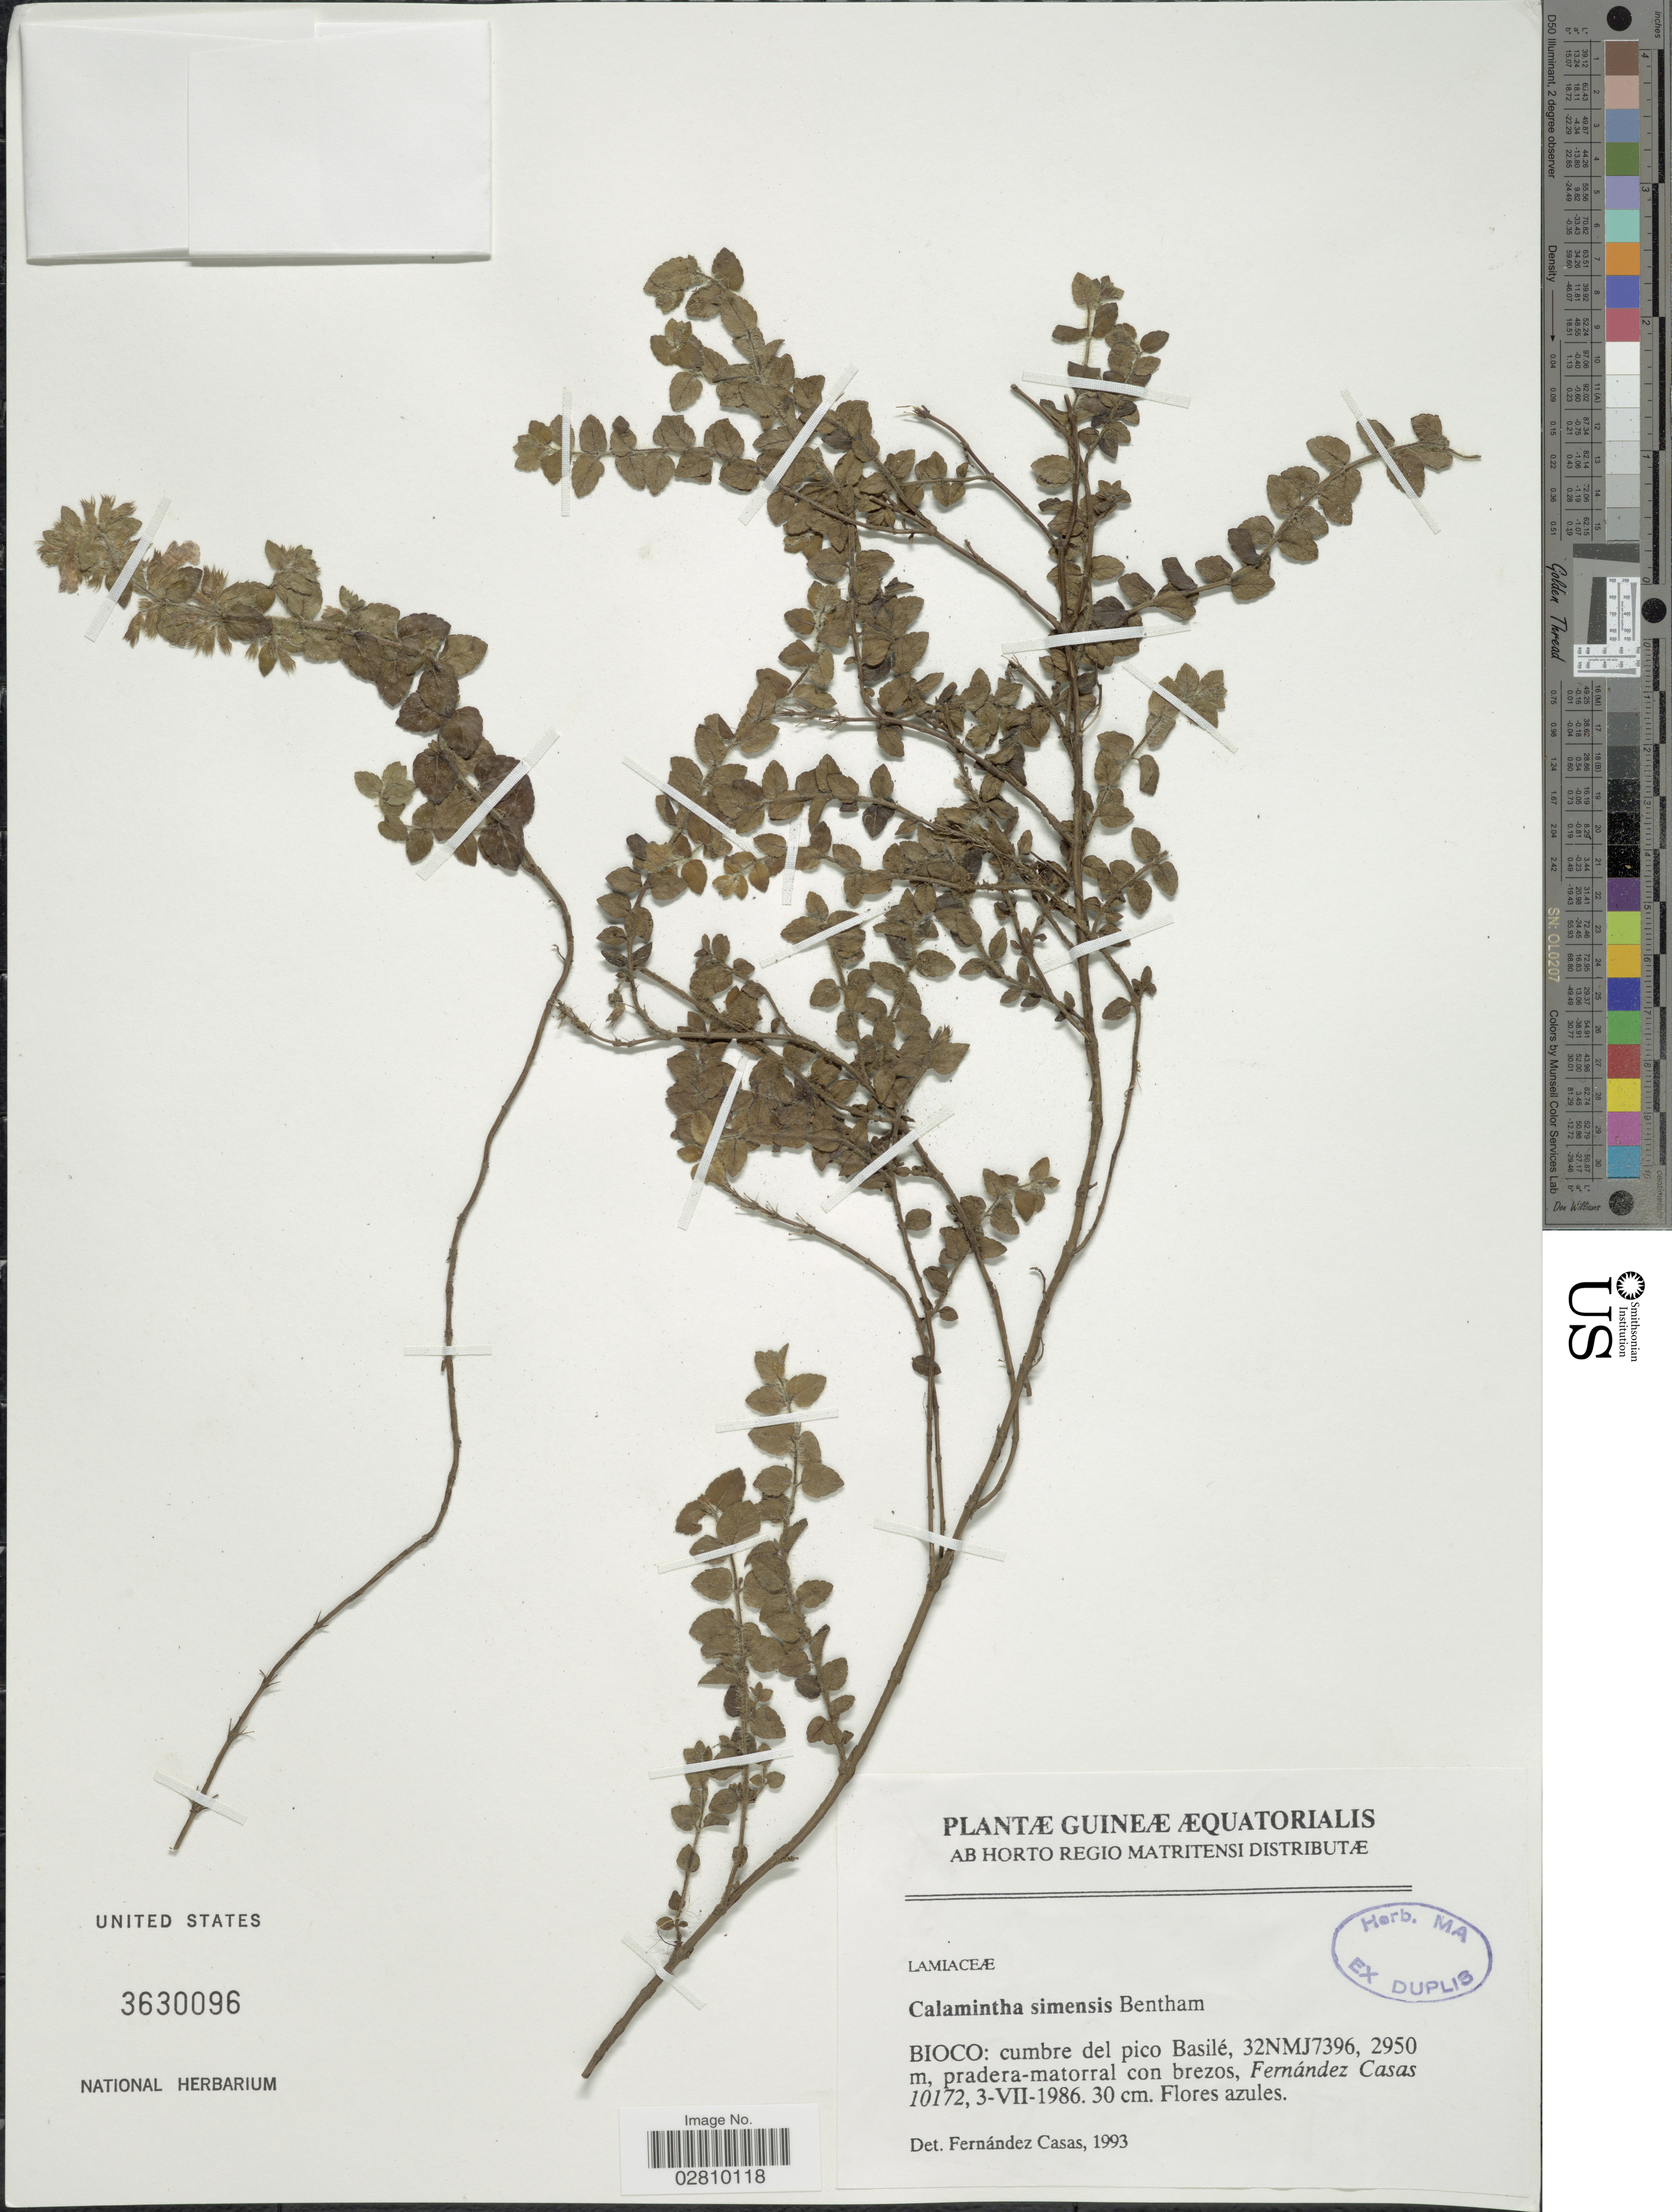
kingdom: Plantae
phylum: Tracheophyta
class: Magnoliopsida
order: Lamiales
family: Lamiaceae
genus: Calamintha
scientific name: Calamintha simensis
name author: Benth.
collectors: F. Casas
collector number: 10172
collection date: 1986-07-03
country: Equatorial Guinea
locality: Bioco: cumbre del pico Basilé, 32NMJ7396.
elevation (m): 2950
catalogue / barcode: US 3630096